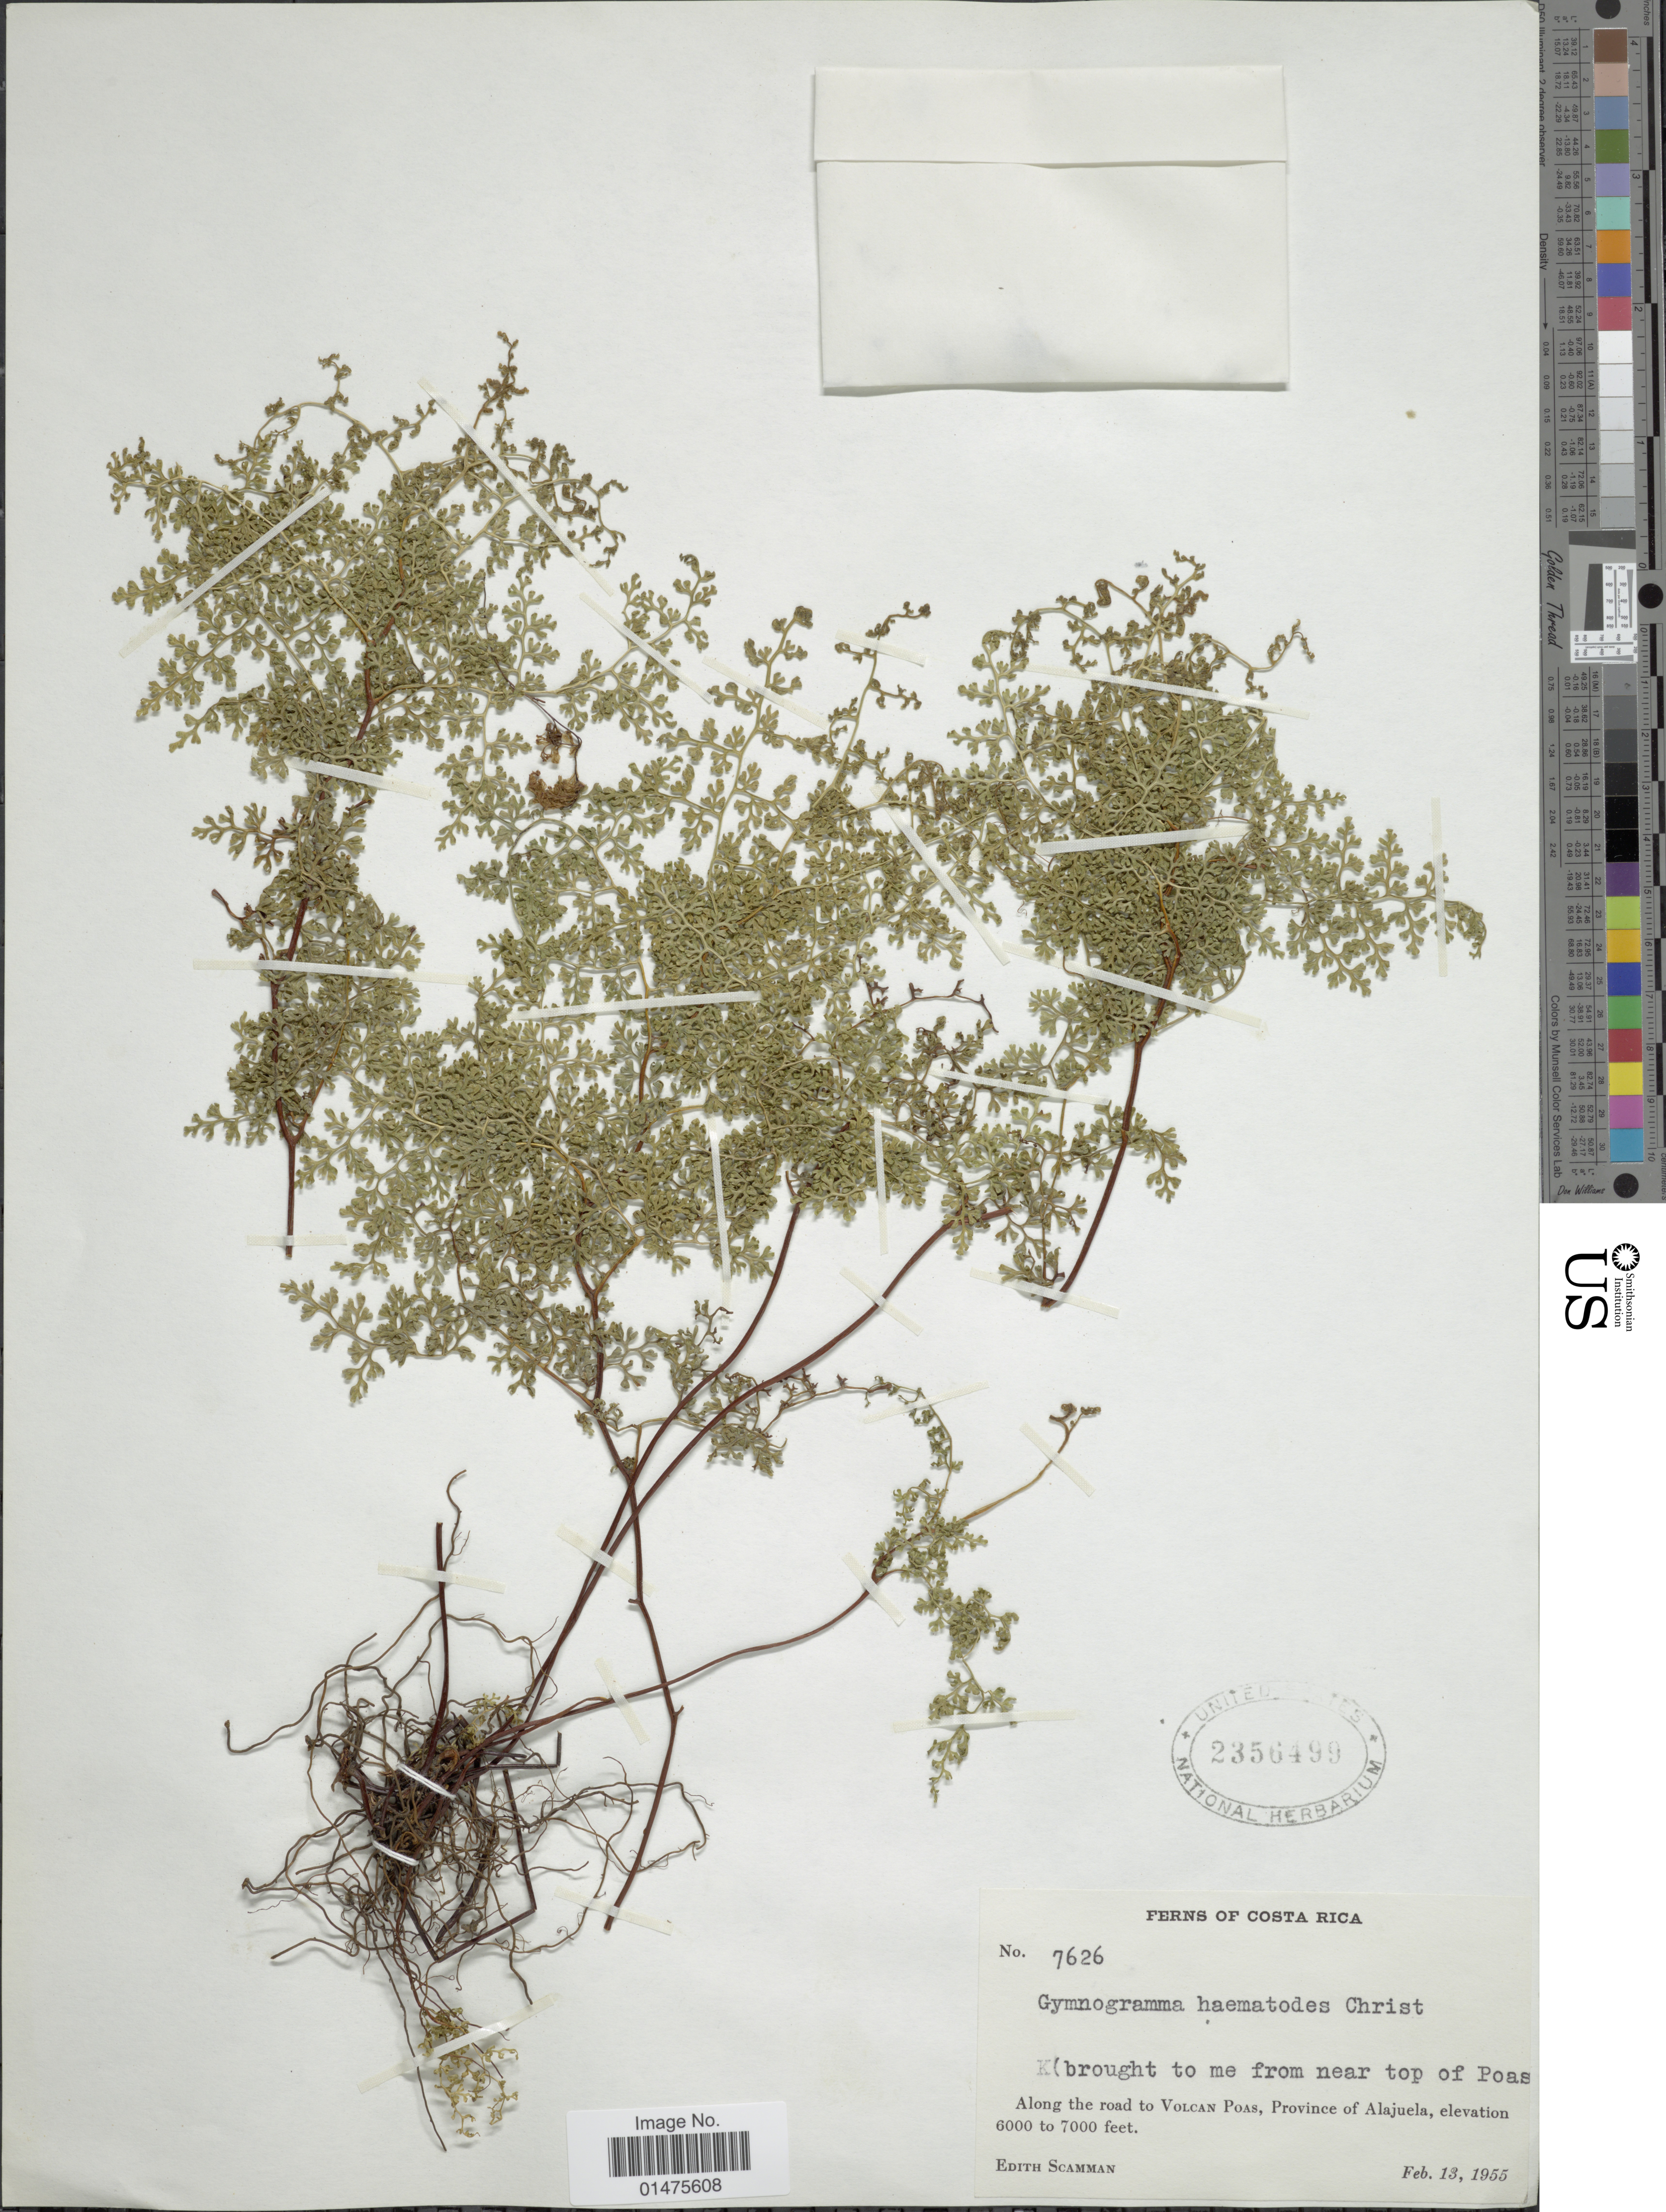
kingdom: Plantae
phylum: Tracheophyta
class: Polypodiopsida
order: Polypodiales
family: Pteridaceae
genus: Jamesonia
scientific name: Jamesonia flexuosa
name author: (Humb. & Bonpl.) Christenh.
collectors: E. Scamman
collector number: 7626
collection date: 1955-02-13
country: Costa Rica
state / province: Alajuela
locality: K(brought to me from near top of Poas) Along the road to Volcan Poas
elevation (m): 1829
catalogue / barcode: US 2356499